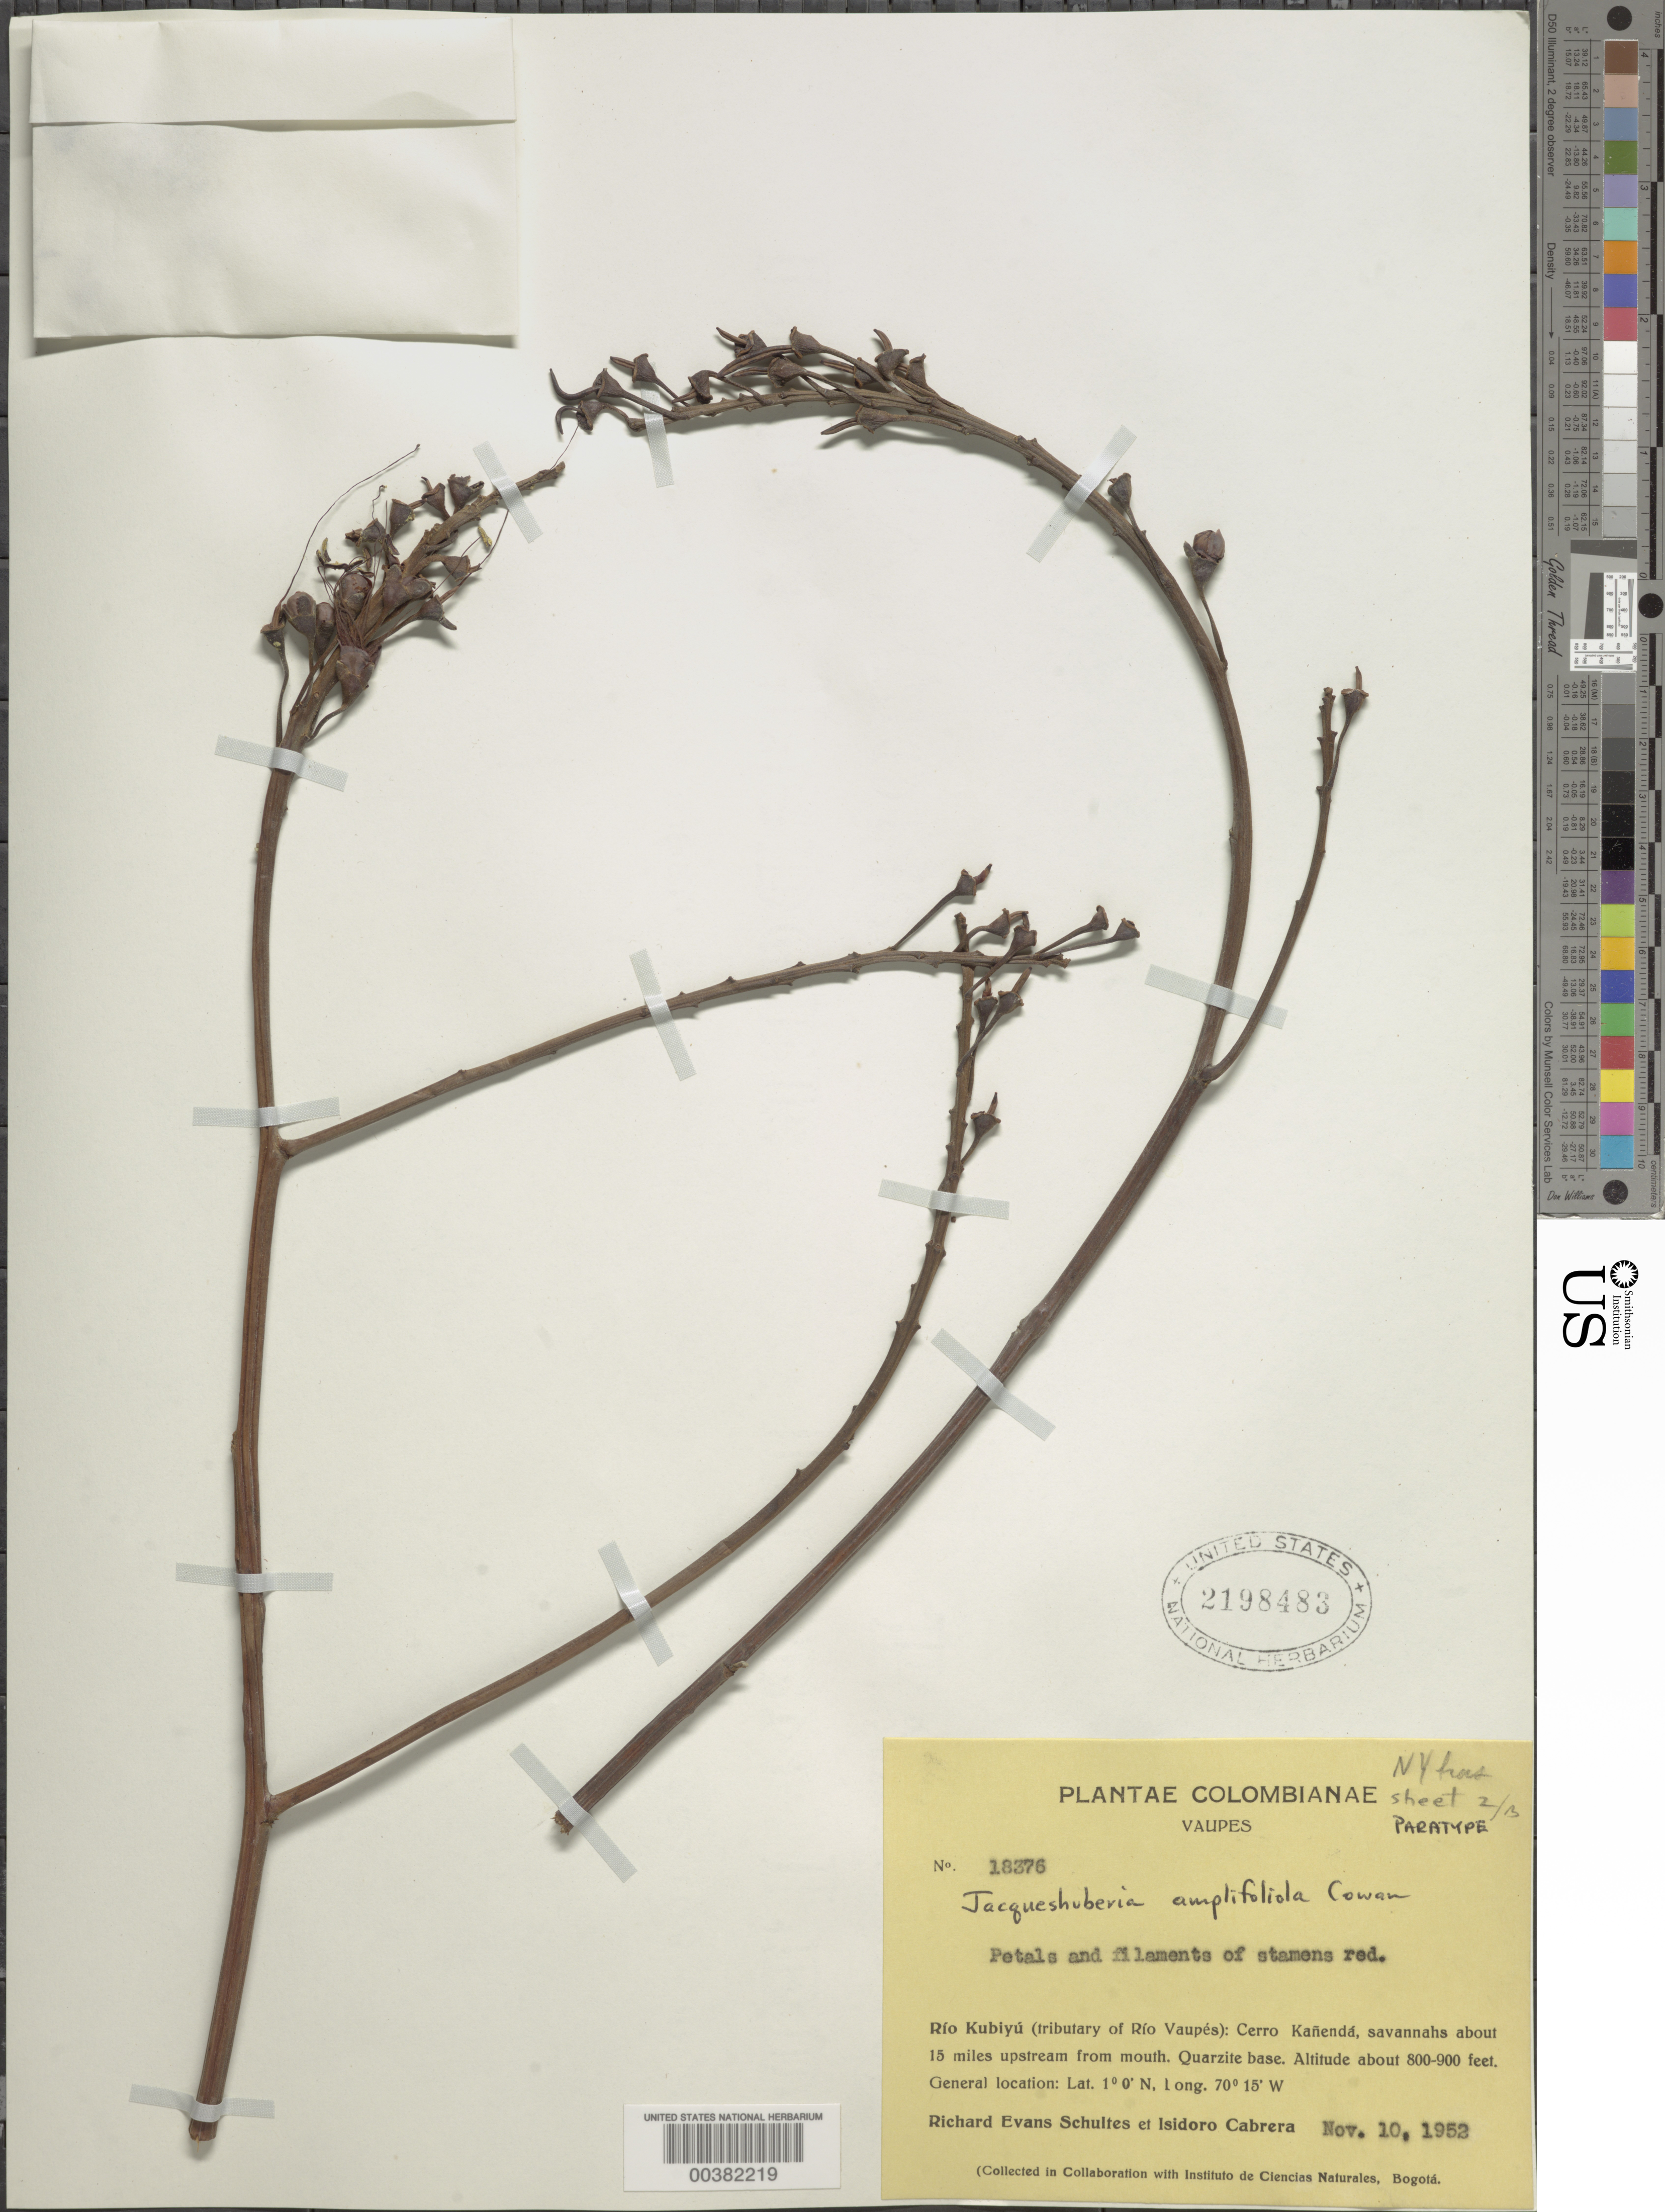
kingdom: Plantae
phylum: Tracheophyta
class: Magnoliopsida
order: Fabales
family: Fabaceae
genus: Jacqueshuberia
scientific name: Jacqueshuberia amplifoliola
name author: R.S. Cowan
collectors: R. E. Schultes & I. Cabrera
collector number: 18376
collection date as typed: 10 Nov 1952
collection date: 1952-11-10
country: Colombia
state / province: Vaupés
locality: Rio Kubiyu, tributary of Rio Vaupes; Cerro Kanenda, about 15 mi upstream from mouth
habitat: Savanna; quarzite base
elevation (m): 244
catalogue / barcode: US 2198483